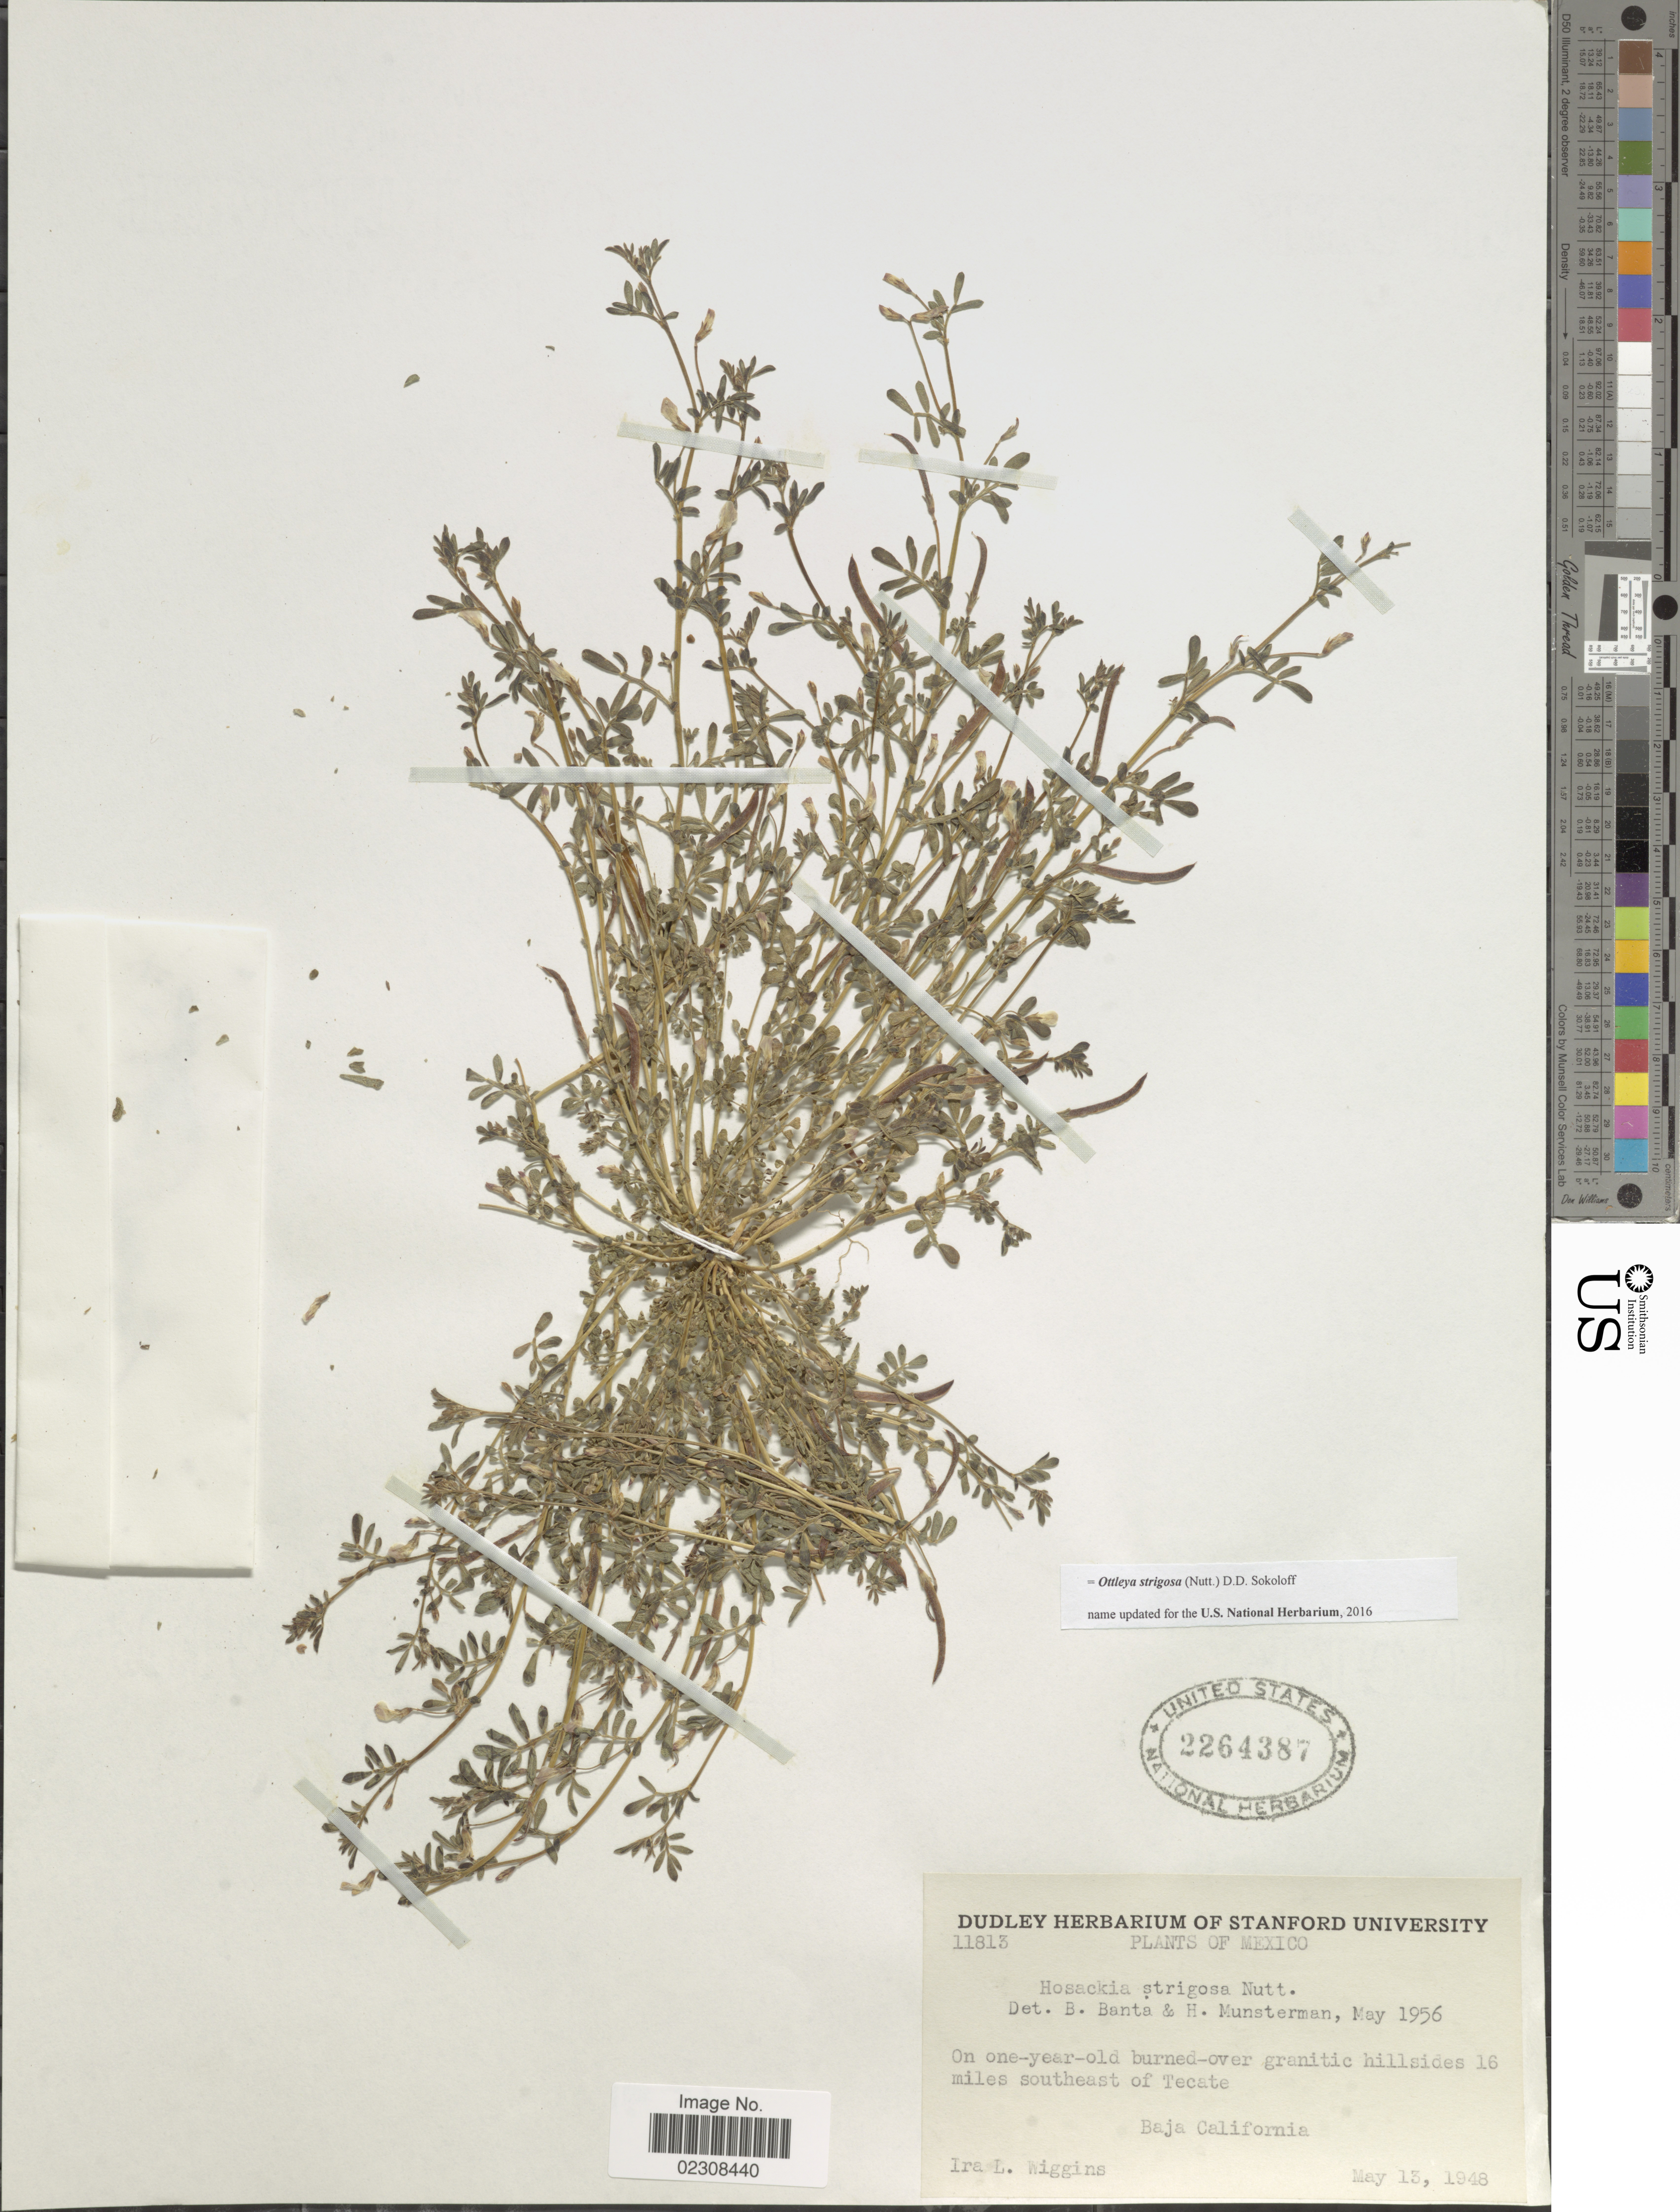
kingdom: Plantae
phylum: Tracheophyta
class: Magnoliopsida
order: Fabales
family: Fabaceae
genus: Ottleya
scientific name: Ottleya strigosa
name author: (Nutt.) D.D. Sokoloff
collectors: I. L. Wiggins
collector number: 11813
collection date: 1948-05-13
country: Mexico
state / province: Baja California Norte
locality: On one-year-old burned-over granitic hillsides 16 miles southeast of Tecate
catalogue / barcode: US 2264387